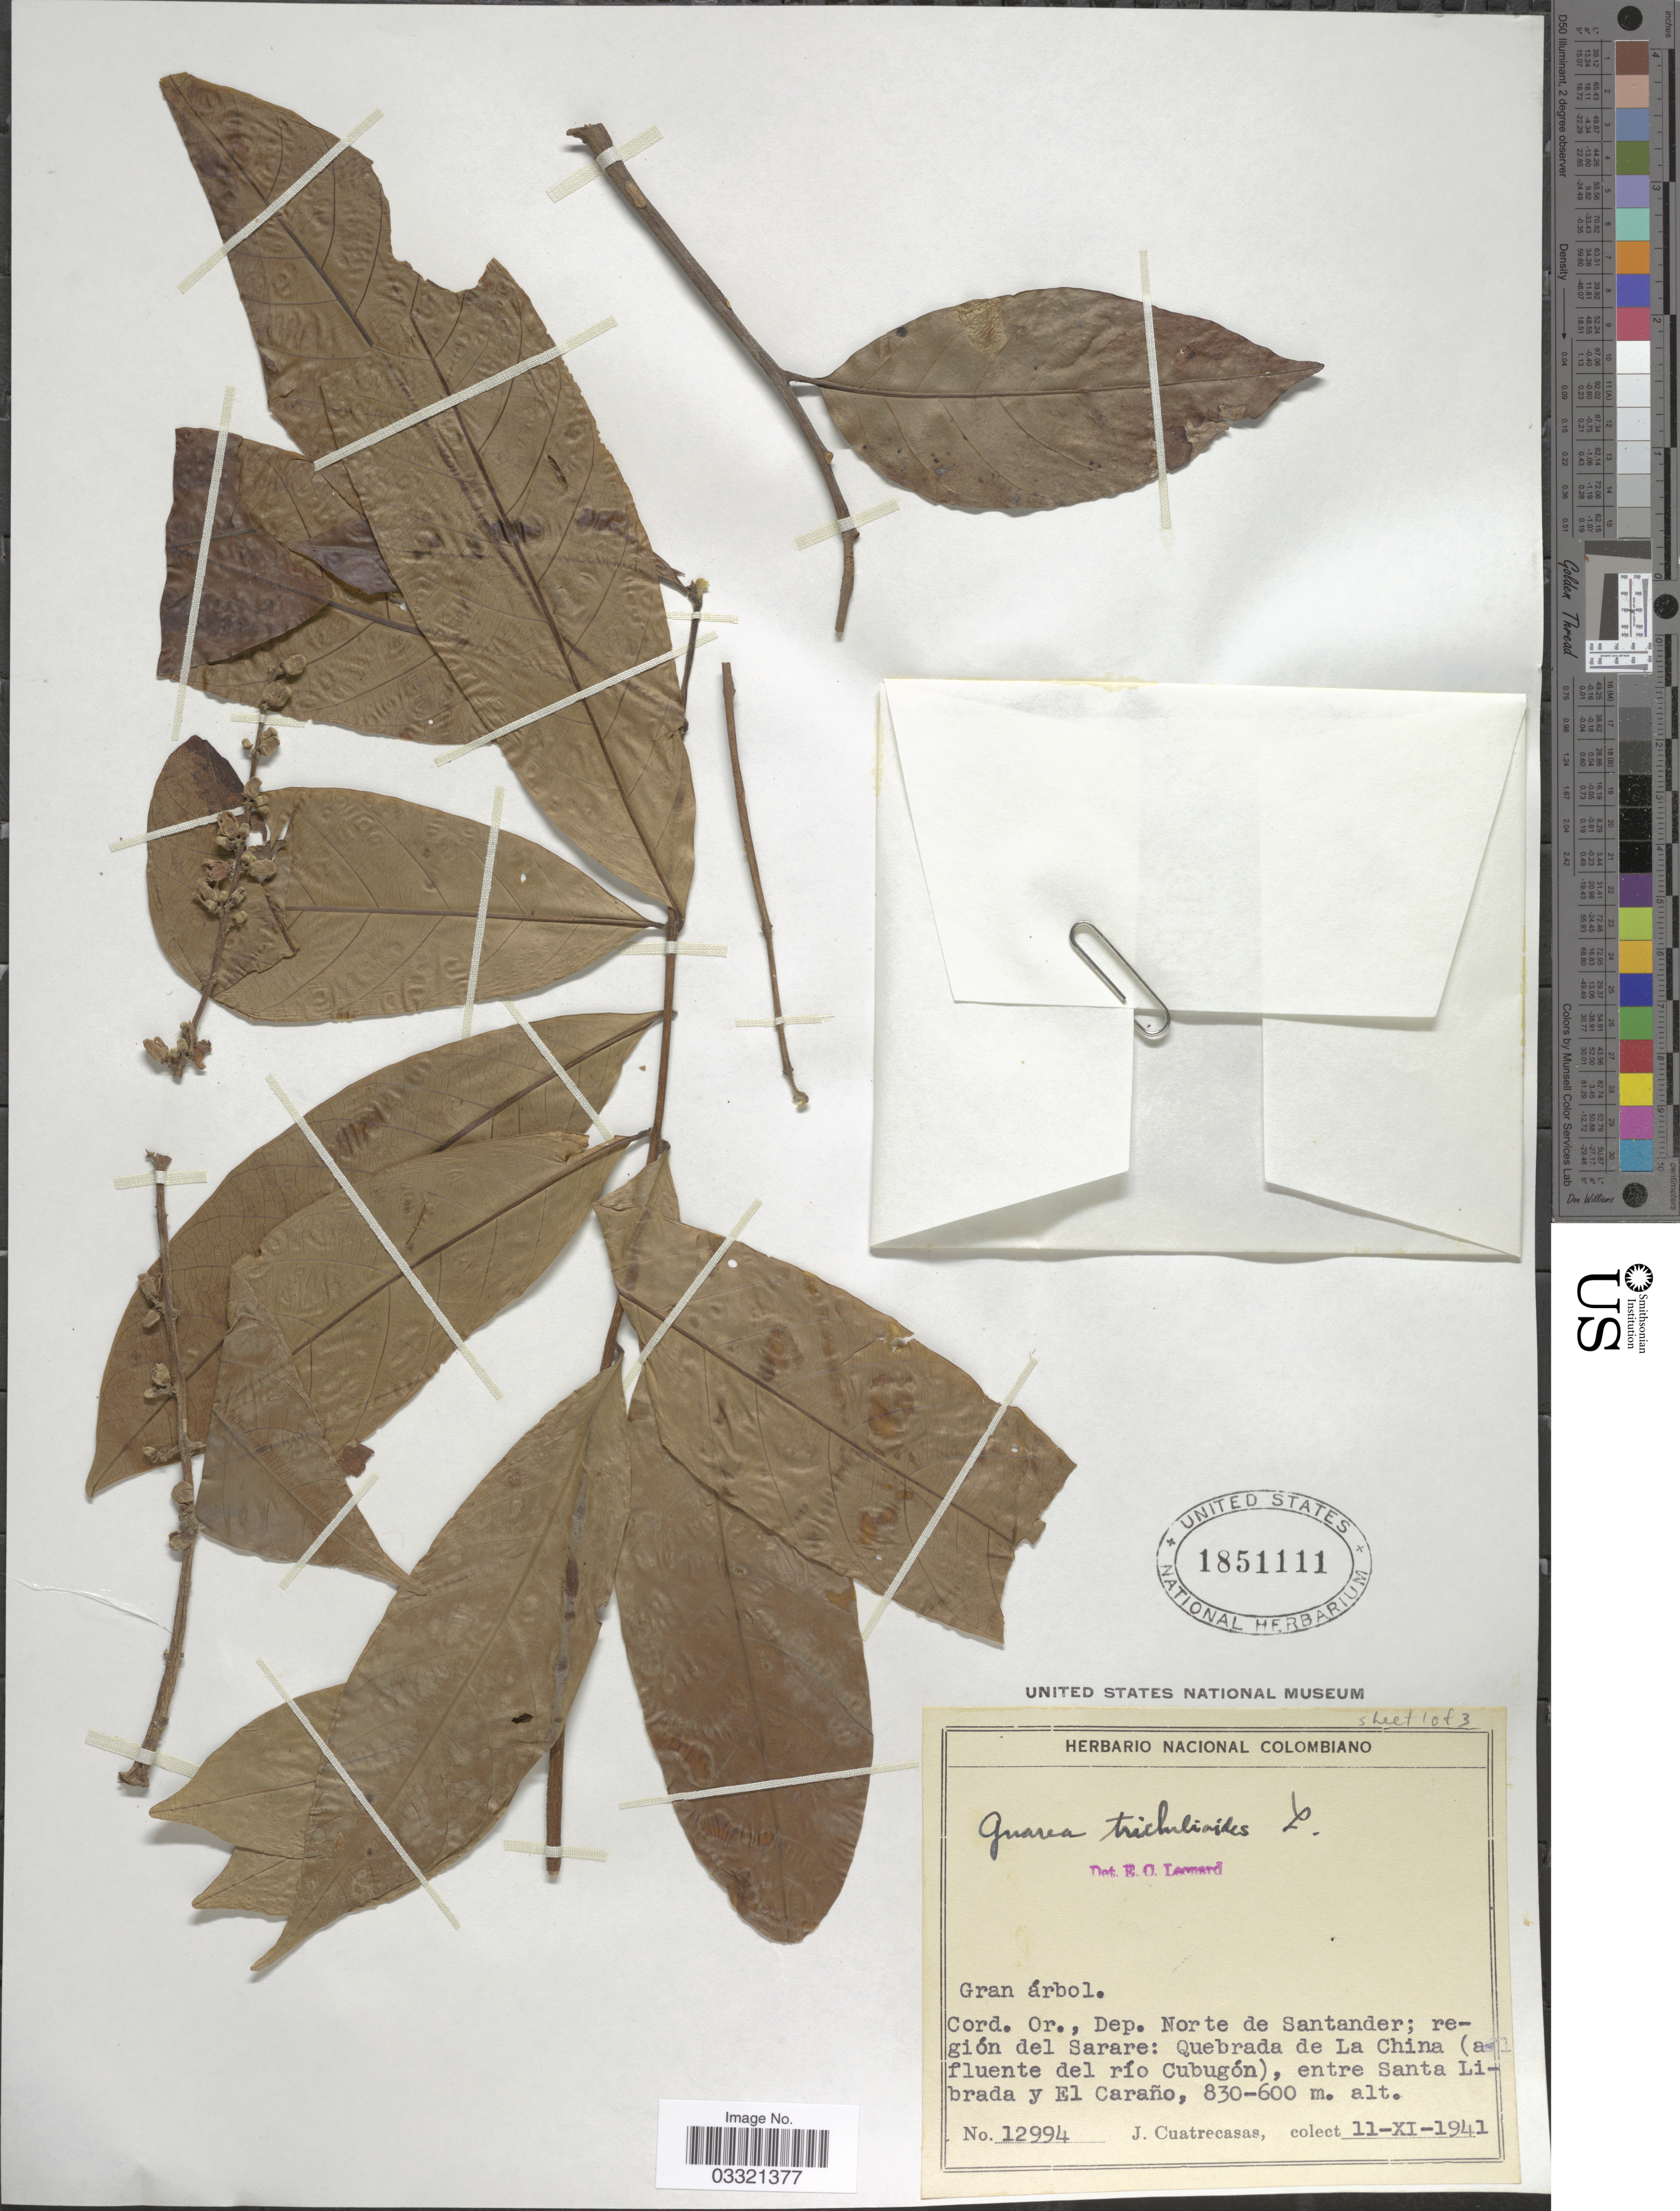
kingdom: Plantae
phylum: Tracheophyta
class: Magnoliopsida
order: Sapindales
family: Meliaceae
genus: Guarea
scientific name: Guarea guidonia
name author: (L.) Sleumer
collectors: J. Cuatrecasas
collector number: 12994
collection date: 1941-11-11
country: Colombia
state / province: Norte de Santander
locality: Cord. Or., Dep. Norte de Santander; región del Sarare: Quebrada de La China (afluente del río Cubugón), entre Santa Librada y El Caraño.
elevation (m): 600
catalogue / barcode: US 1851111